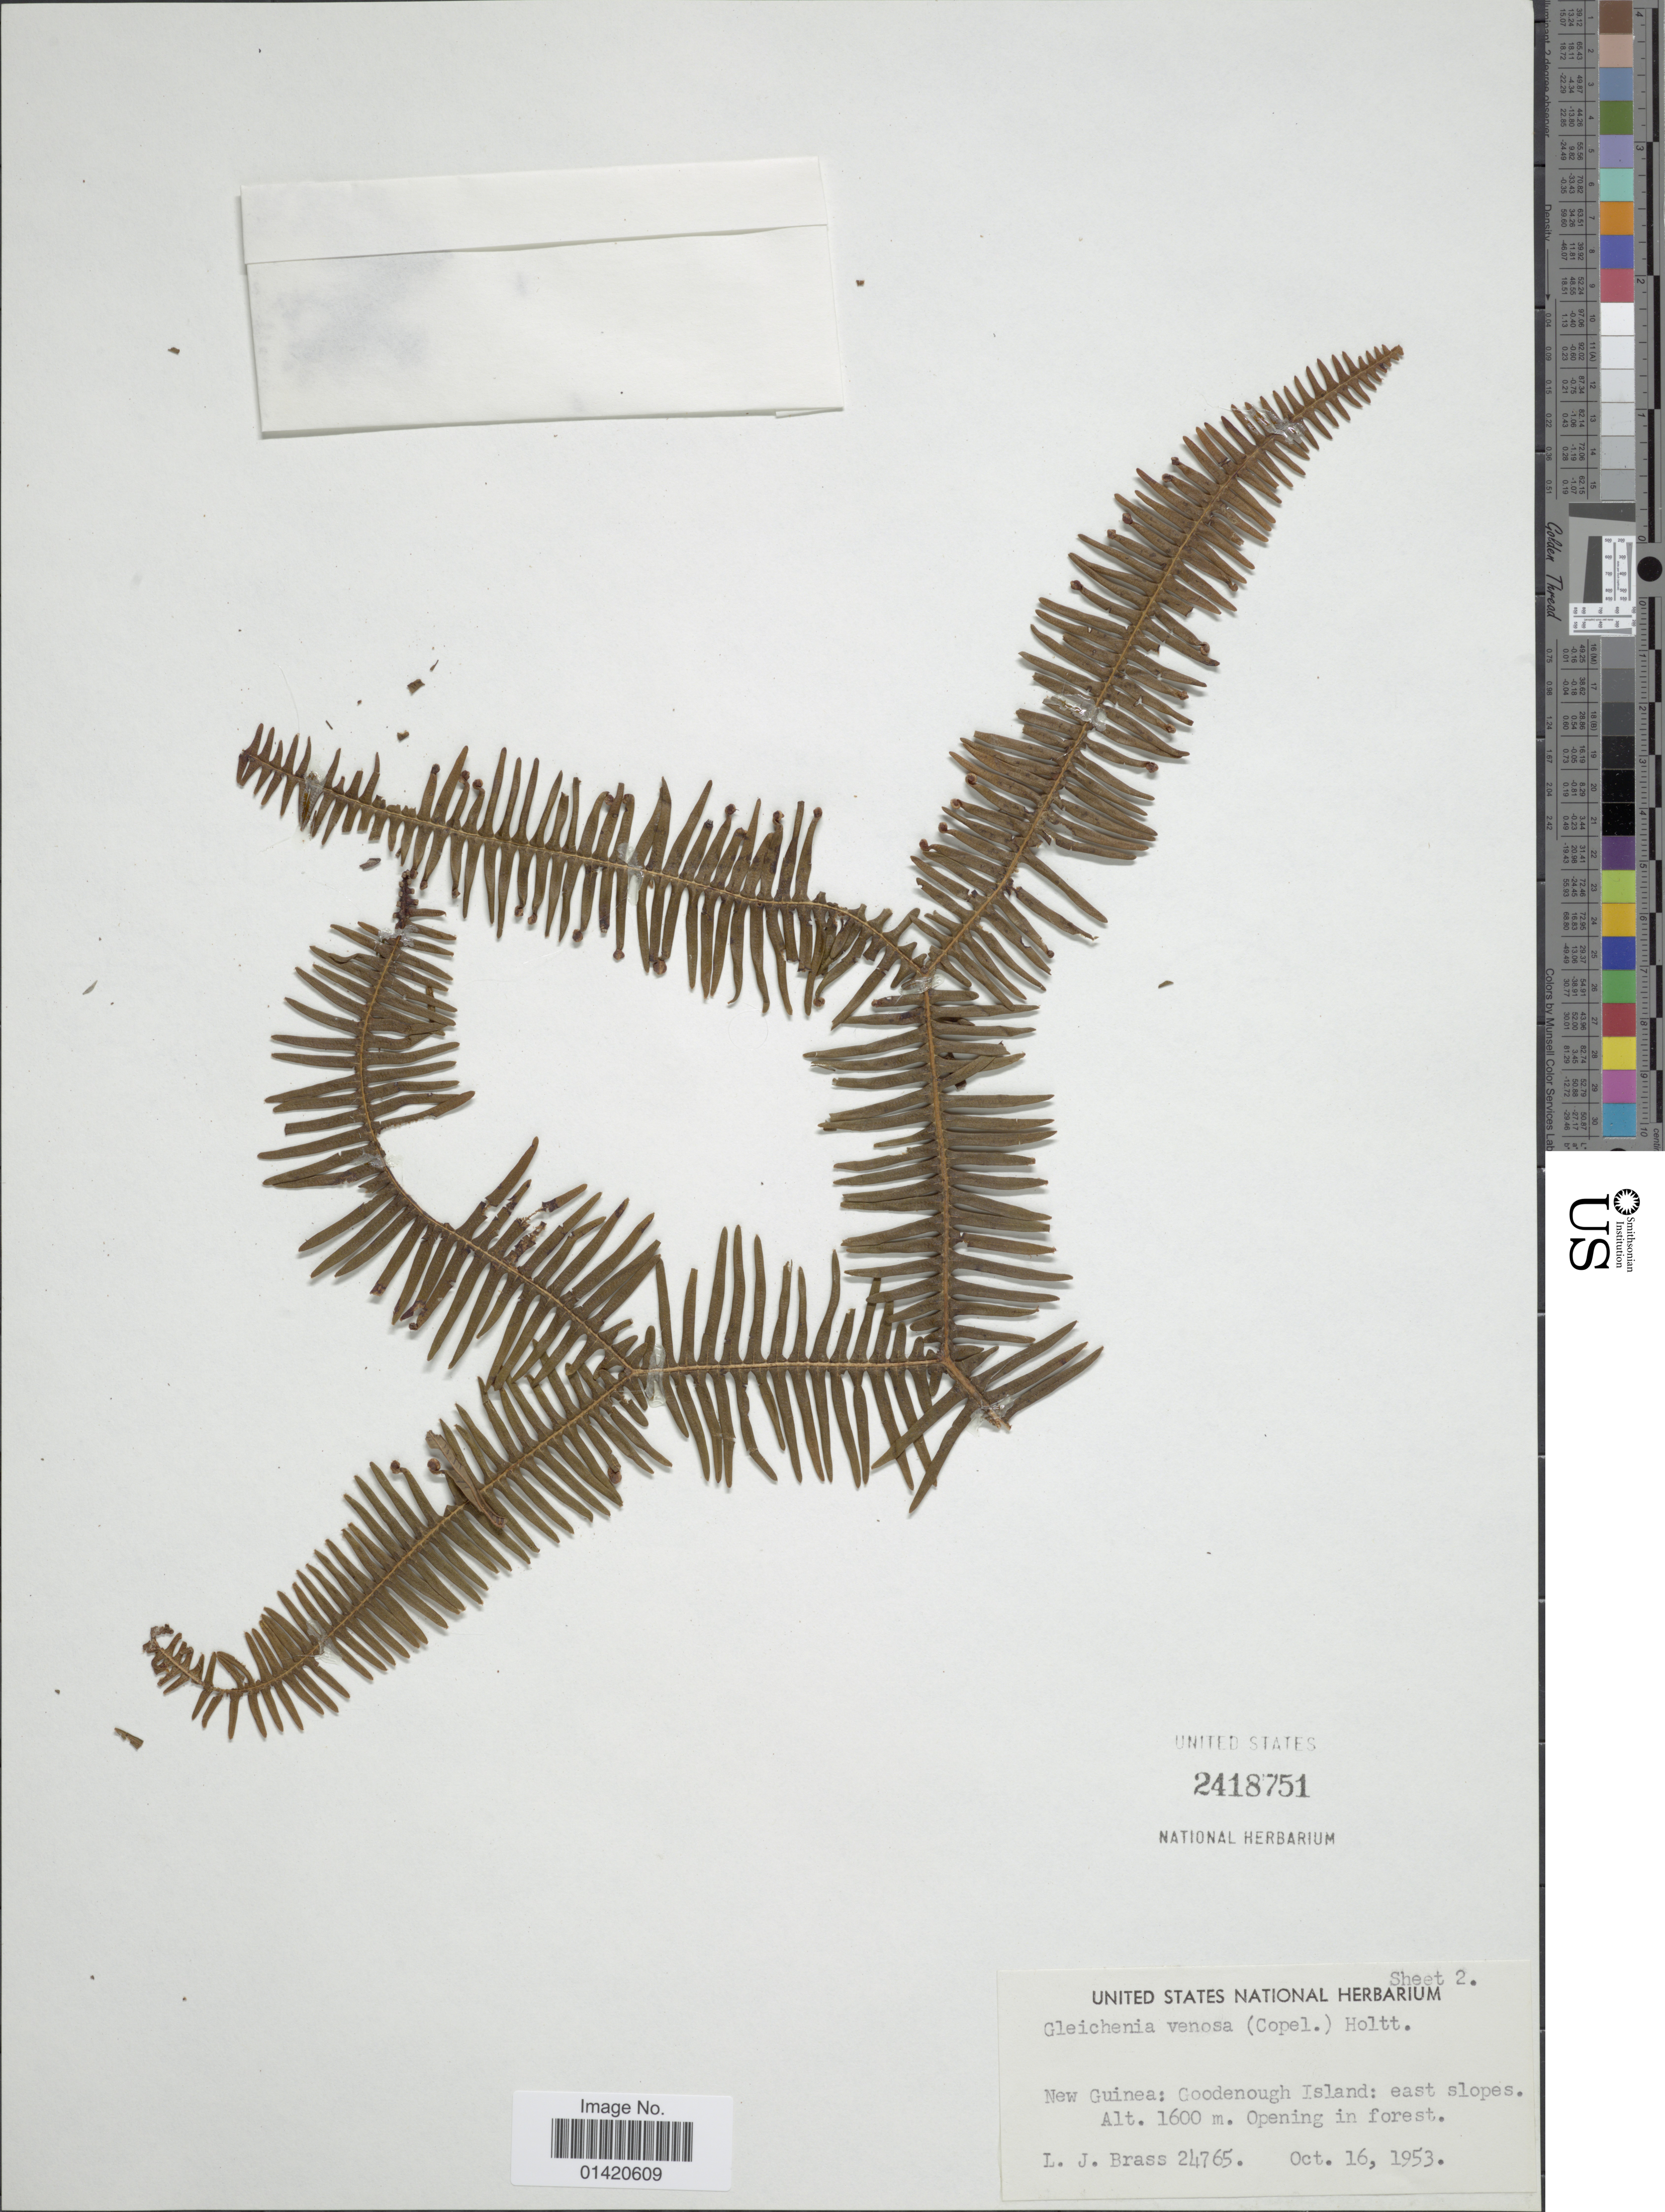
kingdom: Plantae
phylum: Tracheophyta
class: Polypodiopsida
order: Gleicheniales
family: Gleicheniaceae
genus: Dicranopteris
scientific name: Dicranopteris curranii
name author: Copel.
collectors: L. J. Brass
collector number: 24765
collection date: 1953-10-16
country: Papua New Guinea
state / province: Milne Bay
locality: New Guinea: Goodenough Island: east slopes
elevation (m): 1600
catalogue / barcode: US 2418751